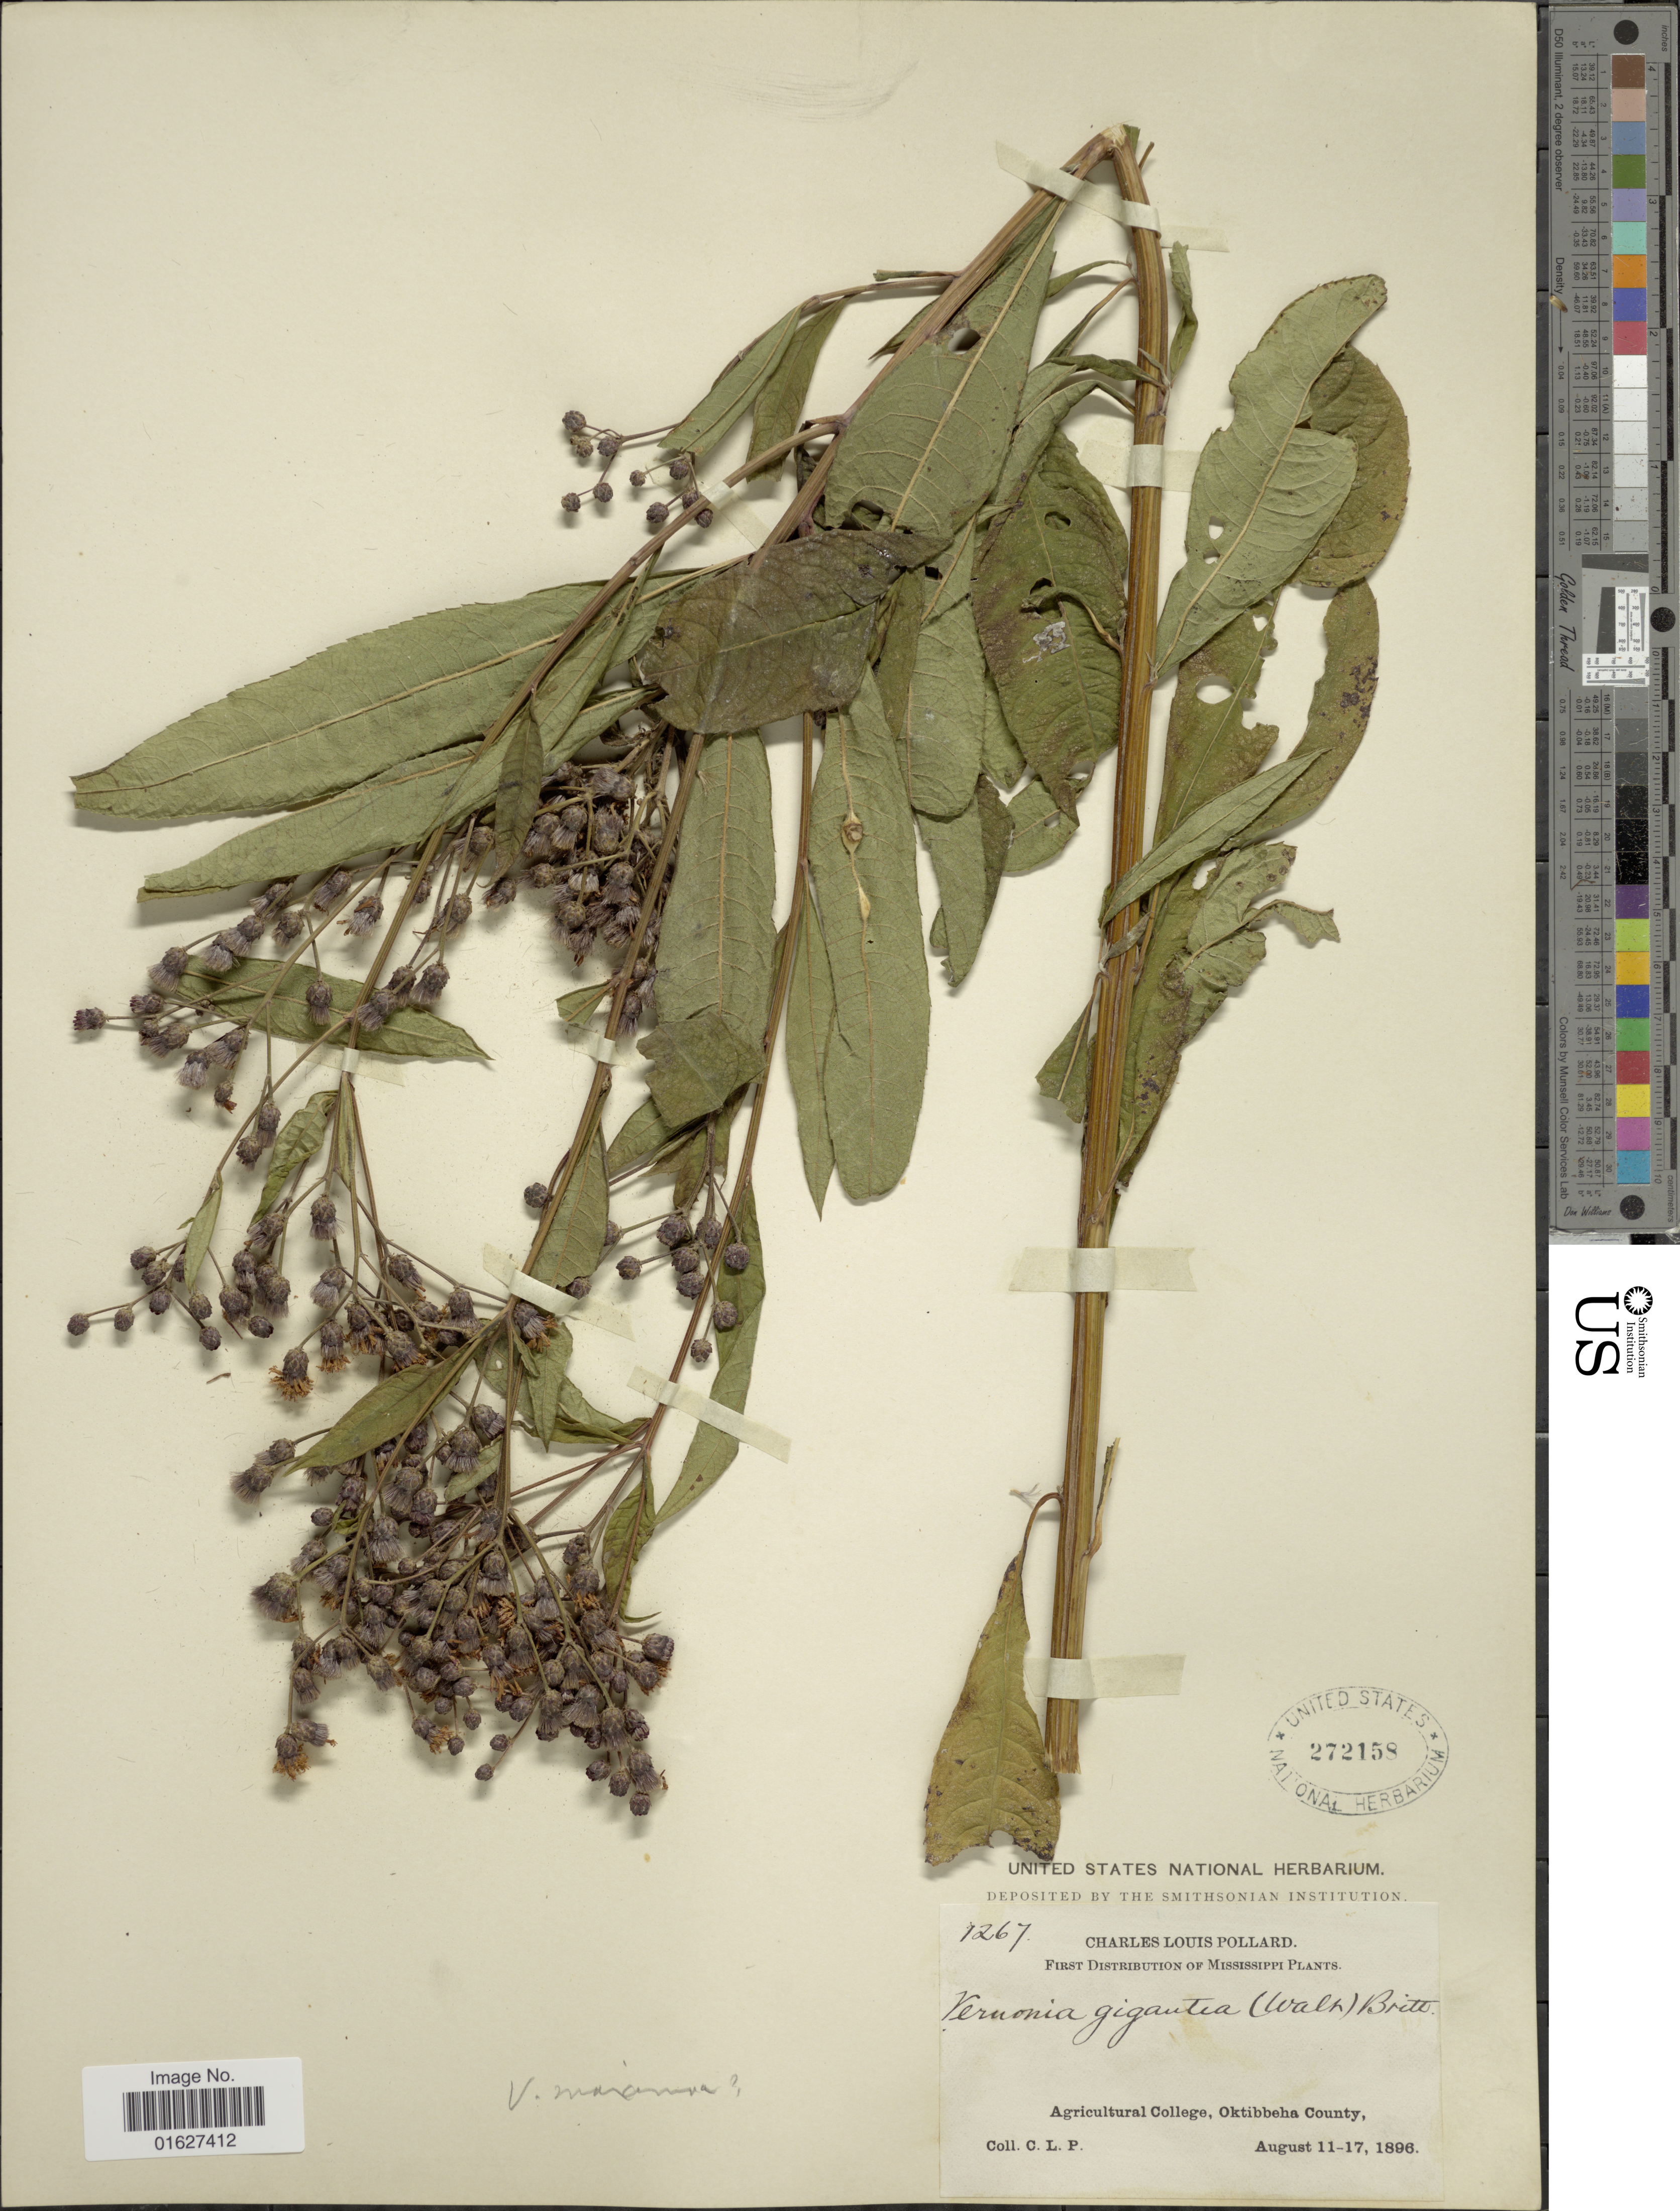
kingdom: Plantae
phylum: Tracheophyta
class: Magnoliopsida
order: Asterales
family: Asteraceae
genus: Vernonia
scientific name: Vernonia gigantea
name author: (Walter) Trel.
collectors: C. L. Pollard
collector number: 1267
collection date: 1896-08-11/1896-08-17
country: United States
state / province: Mississippi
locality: Mississippi. Agricultural College, Oktibbeha County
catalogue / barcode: US 272158